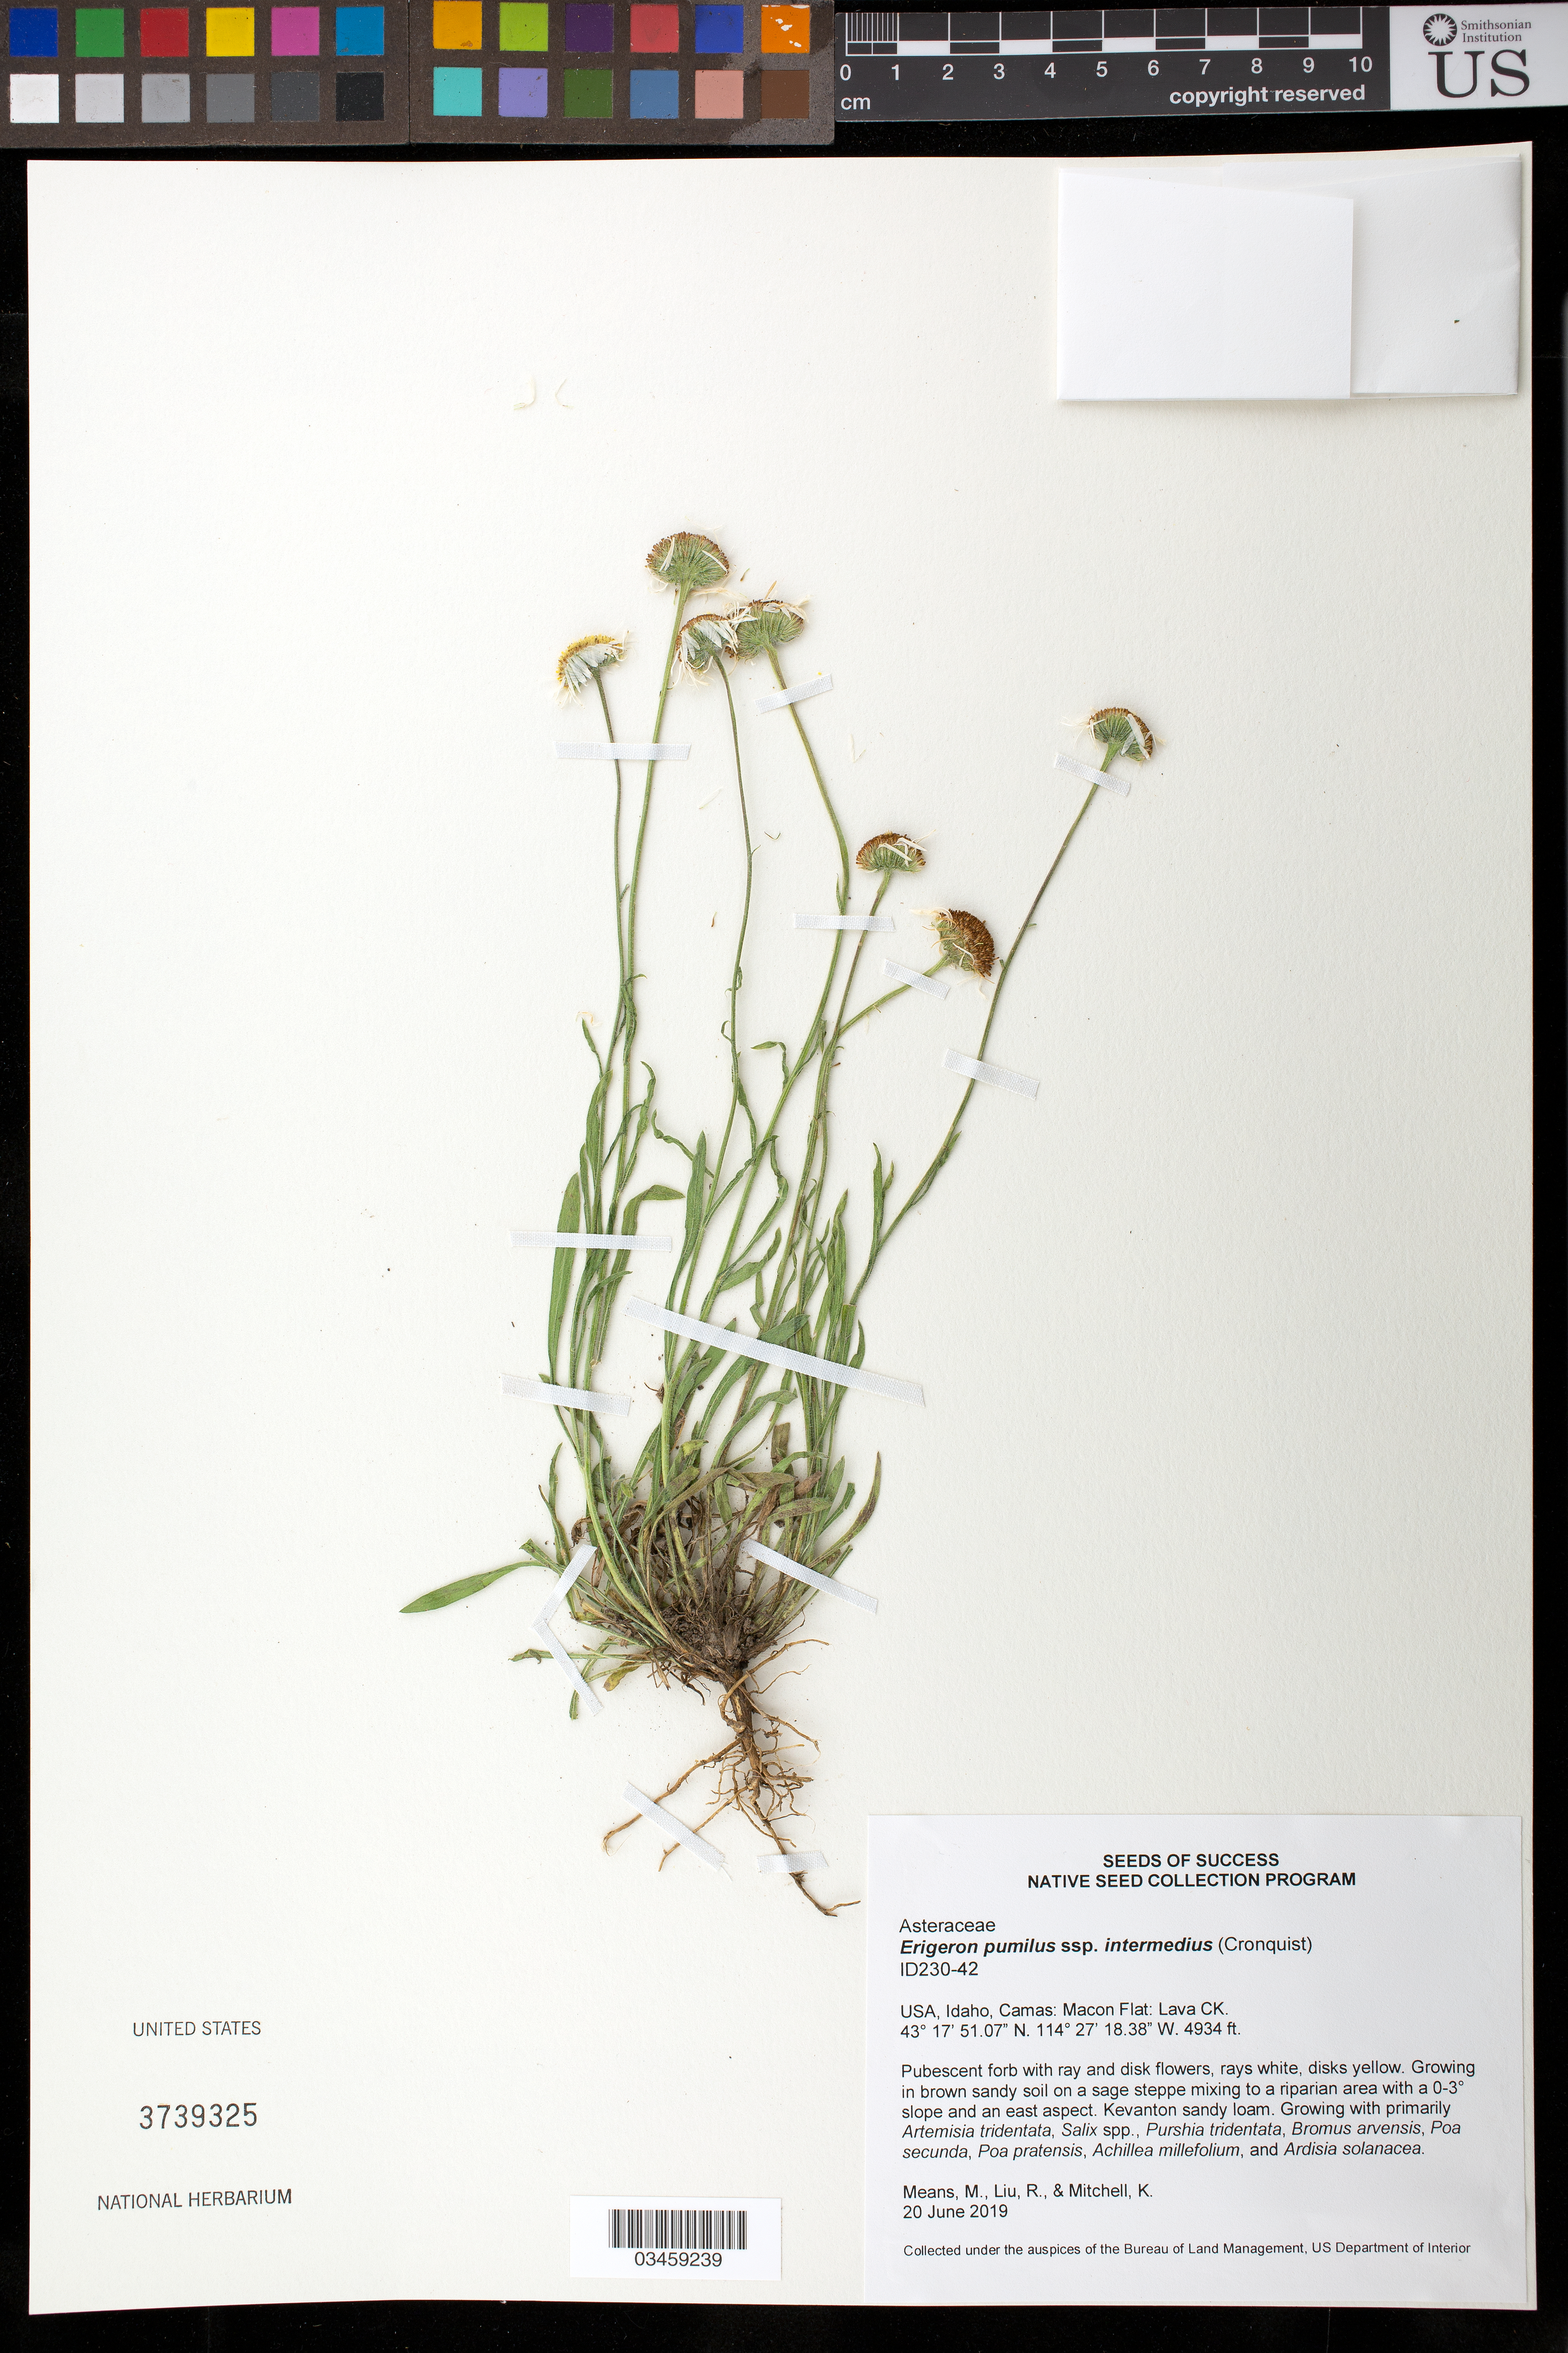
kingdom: Plantae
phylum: Tracheophyta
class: Magnoliopsida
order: Asterales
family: Asteraceae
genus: Erigeron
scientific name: Erigeron pumilus subsp. intermedius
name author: Cronq.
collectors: M. Means, M. Liu & K. Mitchell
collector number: ID230-42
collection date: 2019-06-20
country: United States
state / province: Idaho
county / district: Camas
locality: Macon Flat, Lava CK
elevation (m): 1504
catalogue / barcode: US 3739325